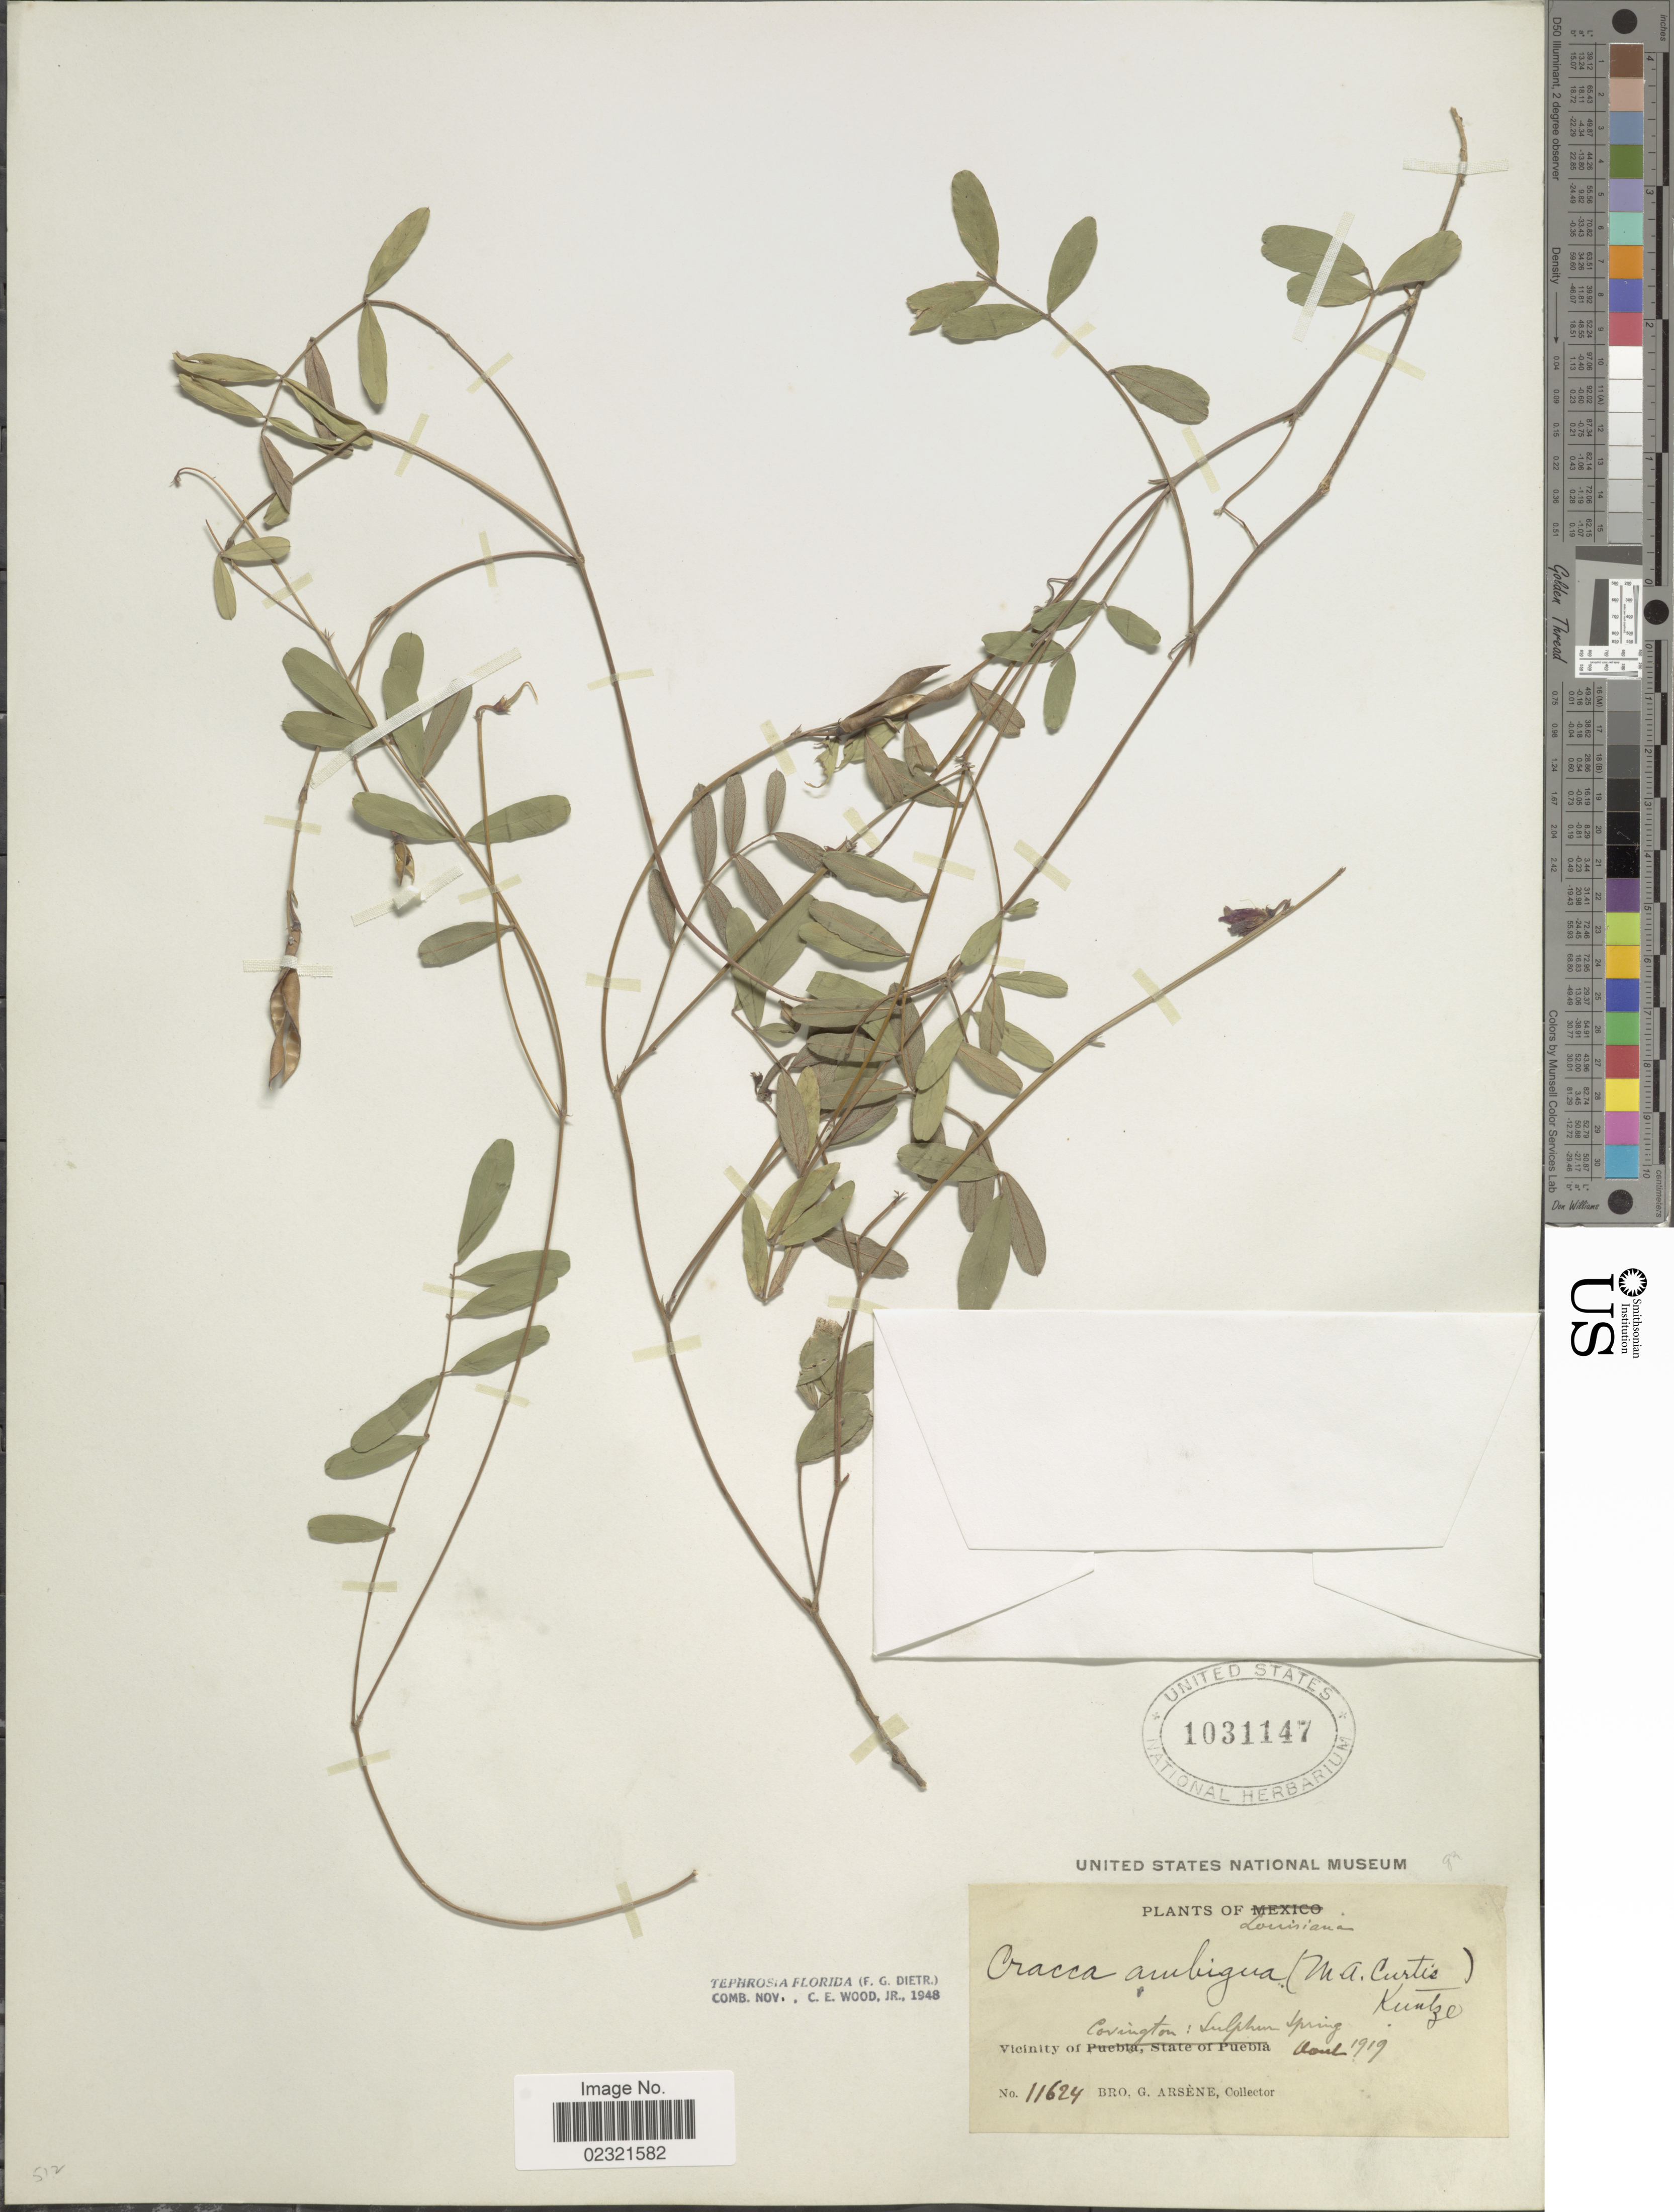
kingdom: Plantae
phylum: Tracheophyta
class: Magnoliopsida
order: Fabales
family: Fabaceae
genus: Tephrosia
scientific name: Tephrosia florida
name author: (Dietr.) C.E. Wood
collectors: Bro. G. Arsène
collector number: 11624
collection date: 1919-08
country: United States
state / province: Louisiana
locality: Vicinity of Covington: Sulphur Spring.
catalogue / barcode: US 1031147